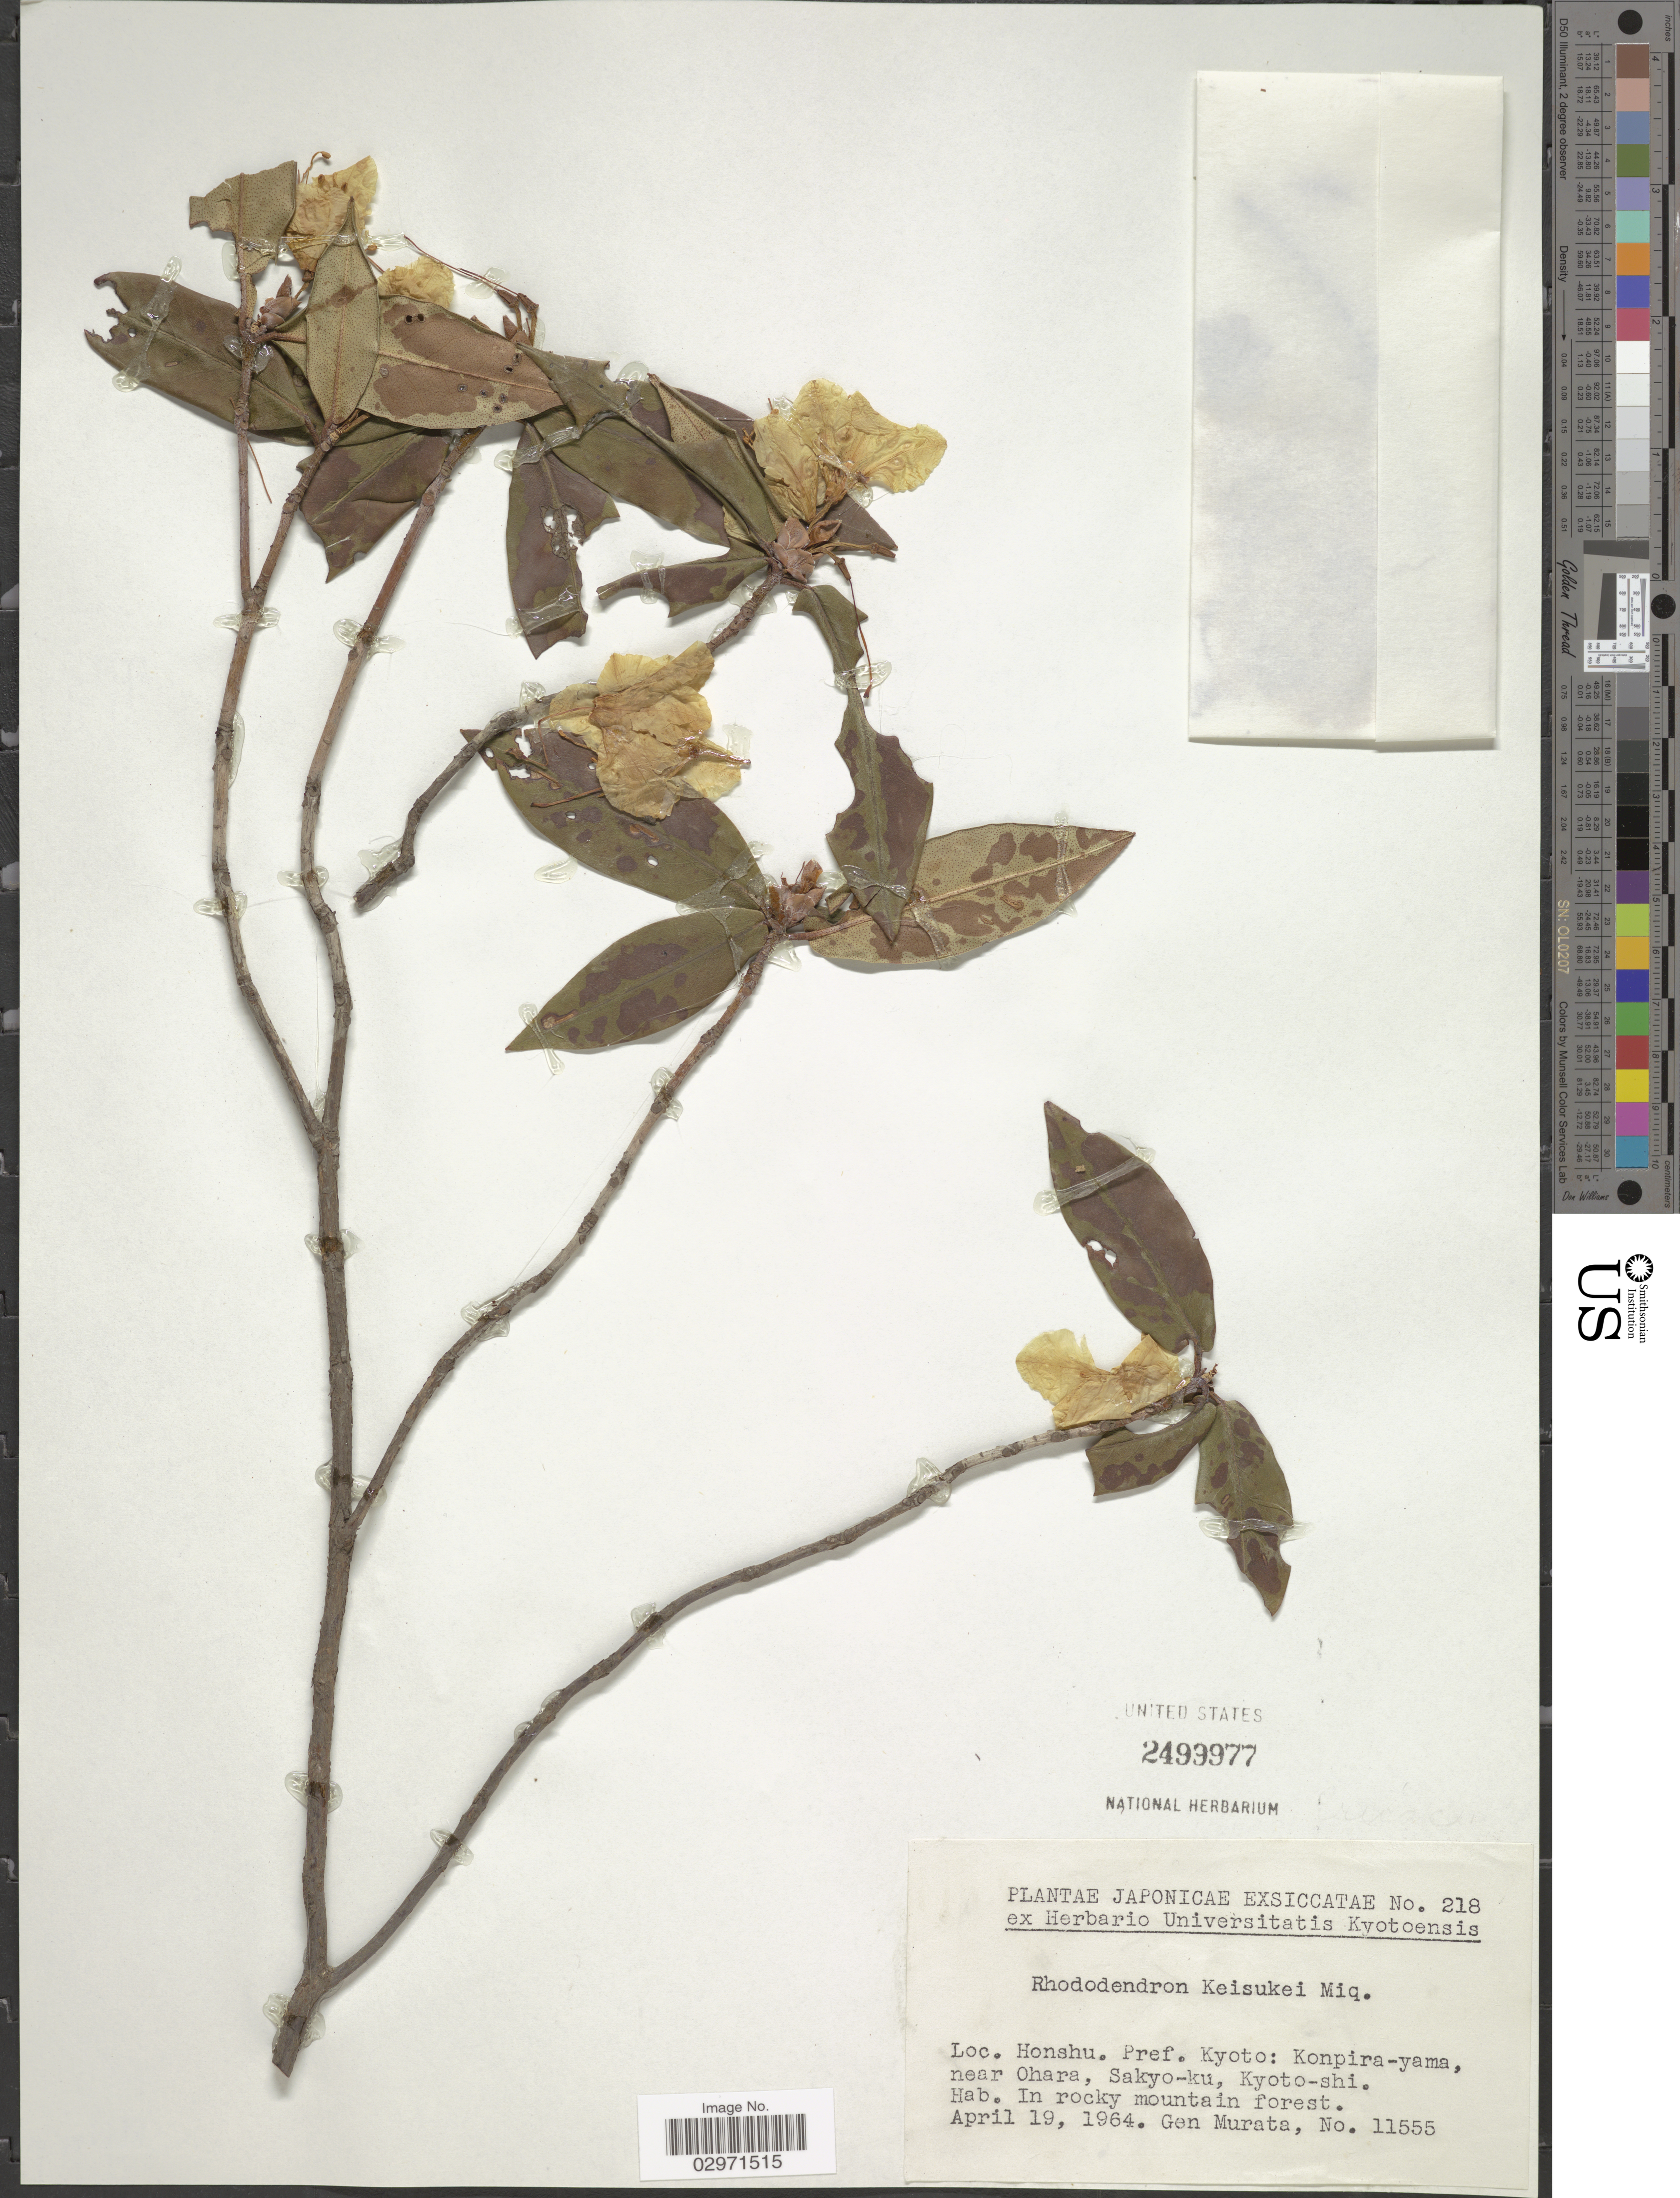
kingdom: Plantae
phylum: Tracheophyta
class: Magnoliopsida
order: Ericales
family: Ericaceae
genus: Rhododendron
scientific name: Rhododendron keiskei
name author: Miq.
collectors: G. Murata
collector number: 11555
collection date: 1964-04-19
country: Japan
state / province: Kyoto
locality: Honshu. Pref. Kyoto: Konpira-yama, near Ohara, Sakyo-ku, Kyoto-shi.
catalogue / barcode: US 2499977